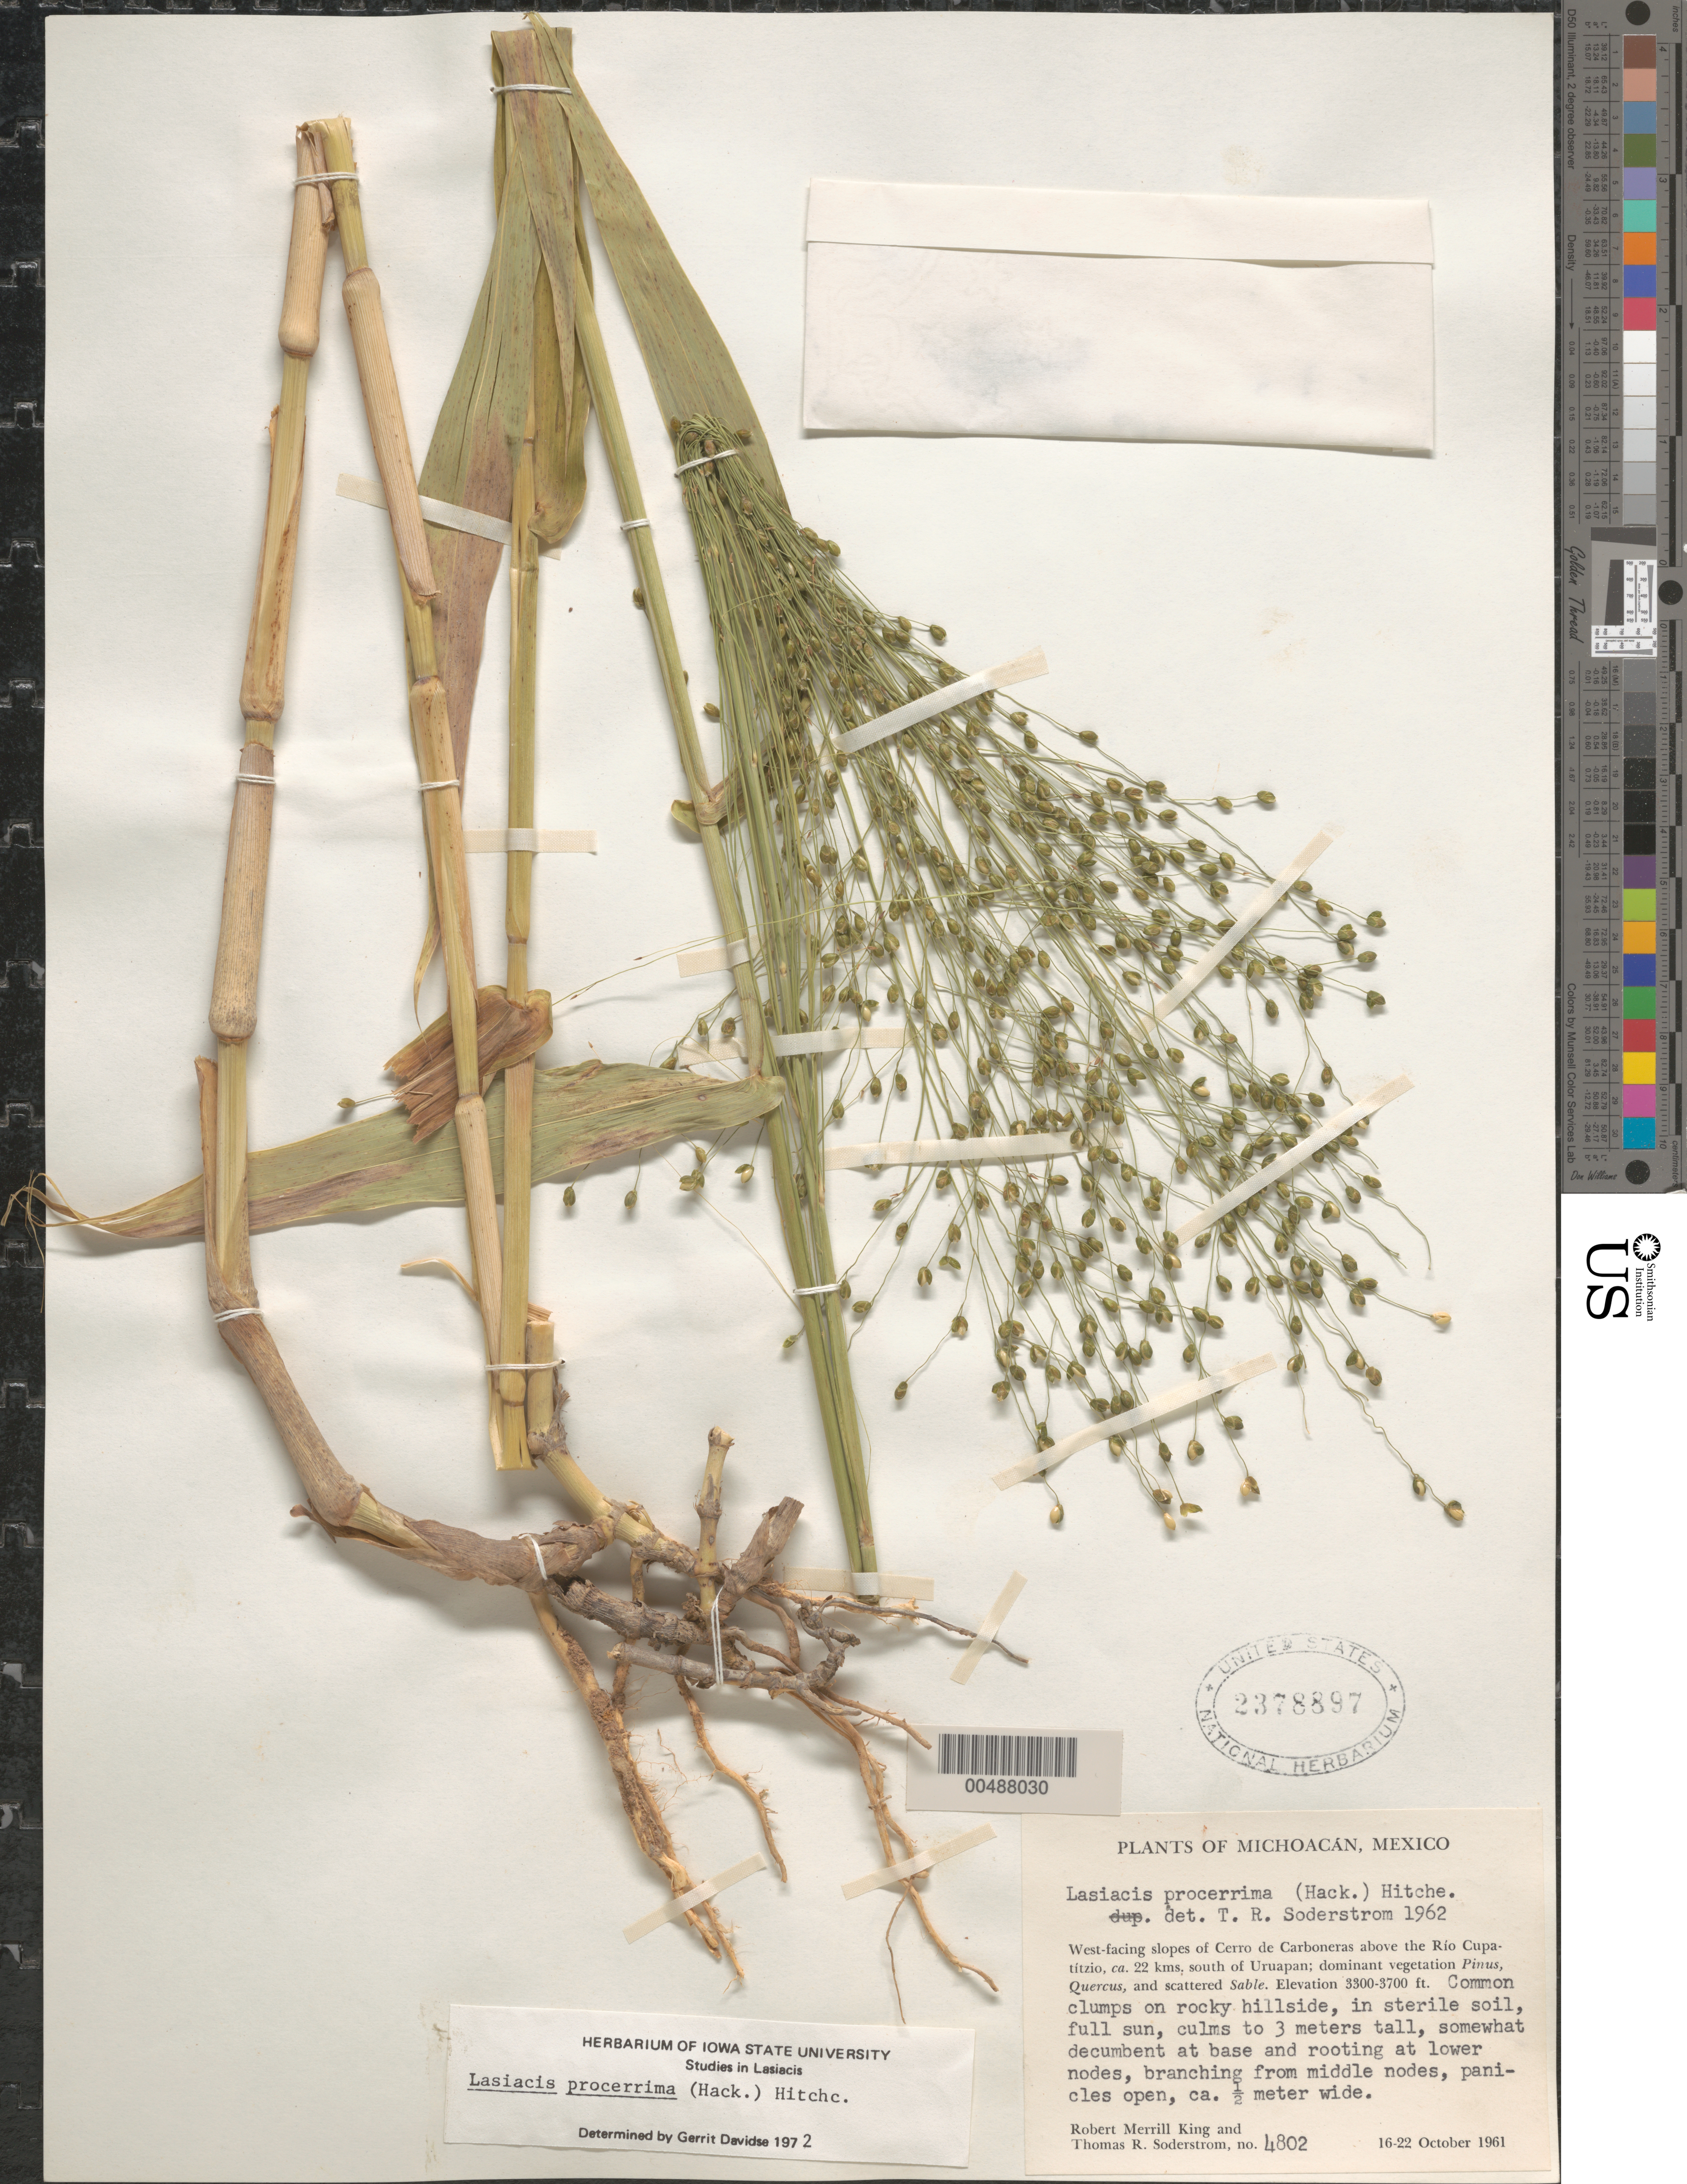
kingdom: Plantae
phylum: Tracheophyta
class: Liliopsida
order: Poales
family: Poaceae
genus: Lasiacis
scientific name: Lasiacis procerrima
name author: (Hack.) Hitchc.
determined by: Davidse, Gerrit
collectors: R. M. King & T. R. Soderstrom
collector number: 4802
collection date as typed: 16 Oct 1961 to 22 Oct 1961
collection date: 1961-10-16/1961-10-22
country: Mexico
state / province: Michoacán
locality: W-facing slopes of Cerro de Carboneras above R¡o Cupat¡tizio, ca 22 km S of Uruapan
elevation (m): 1006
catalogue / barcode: US 2378897